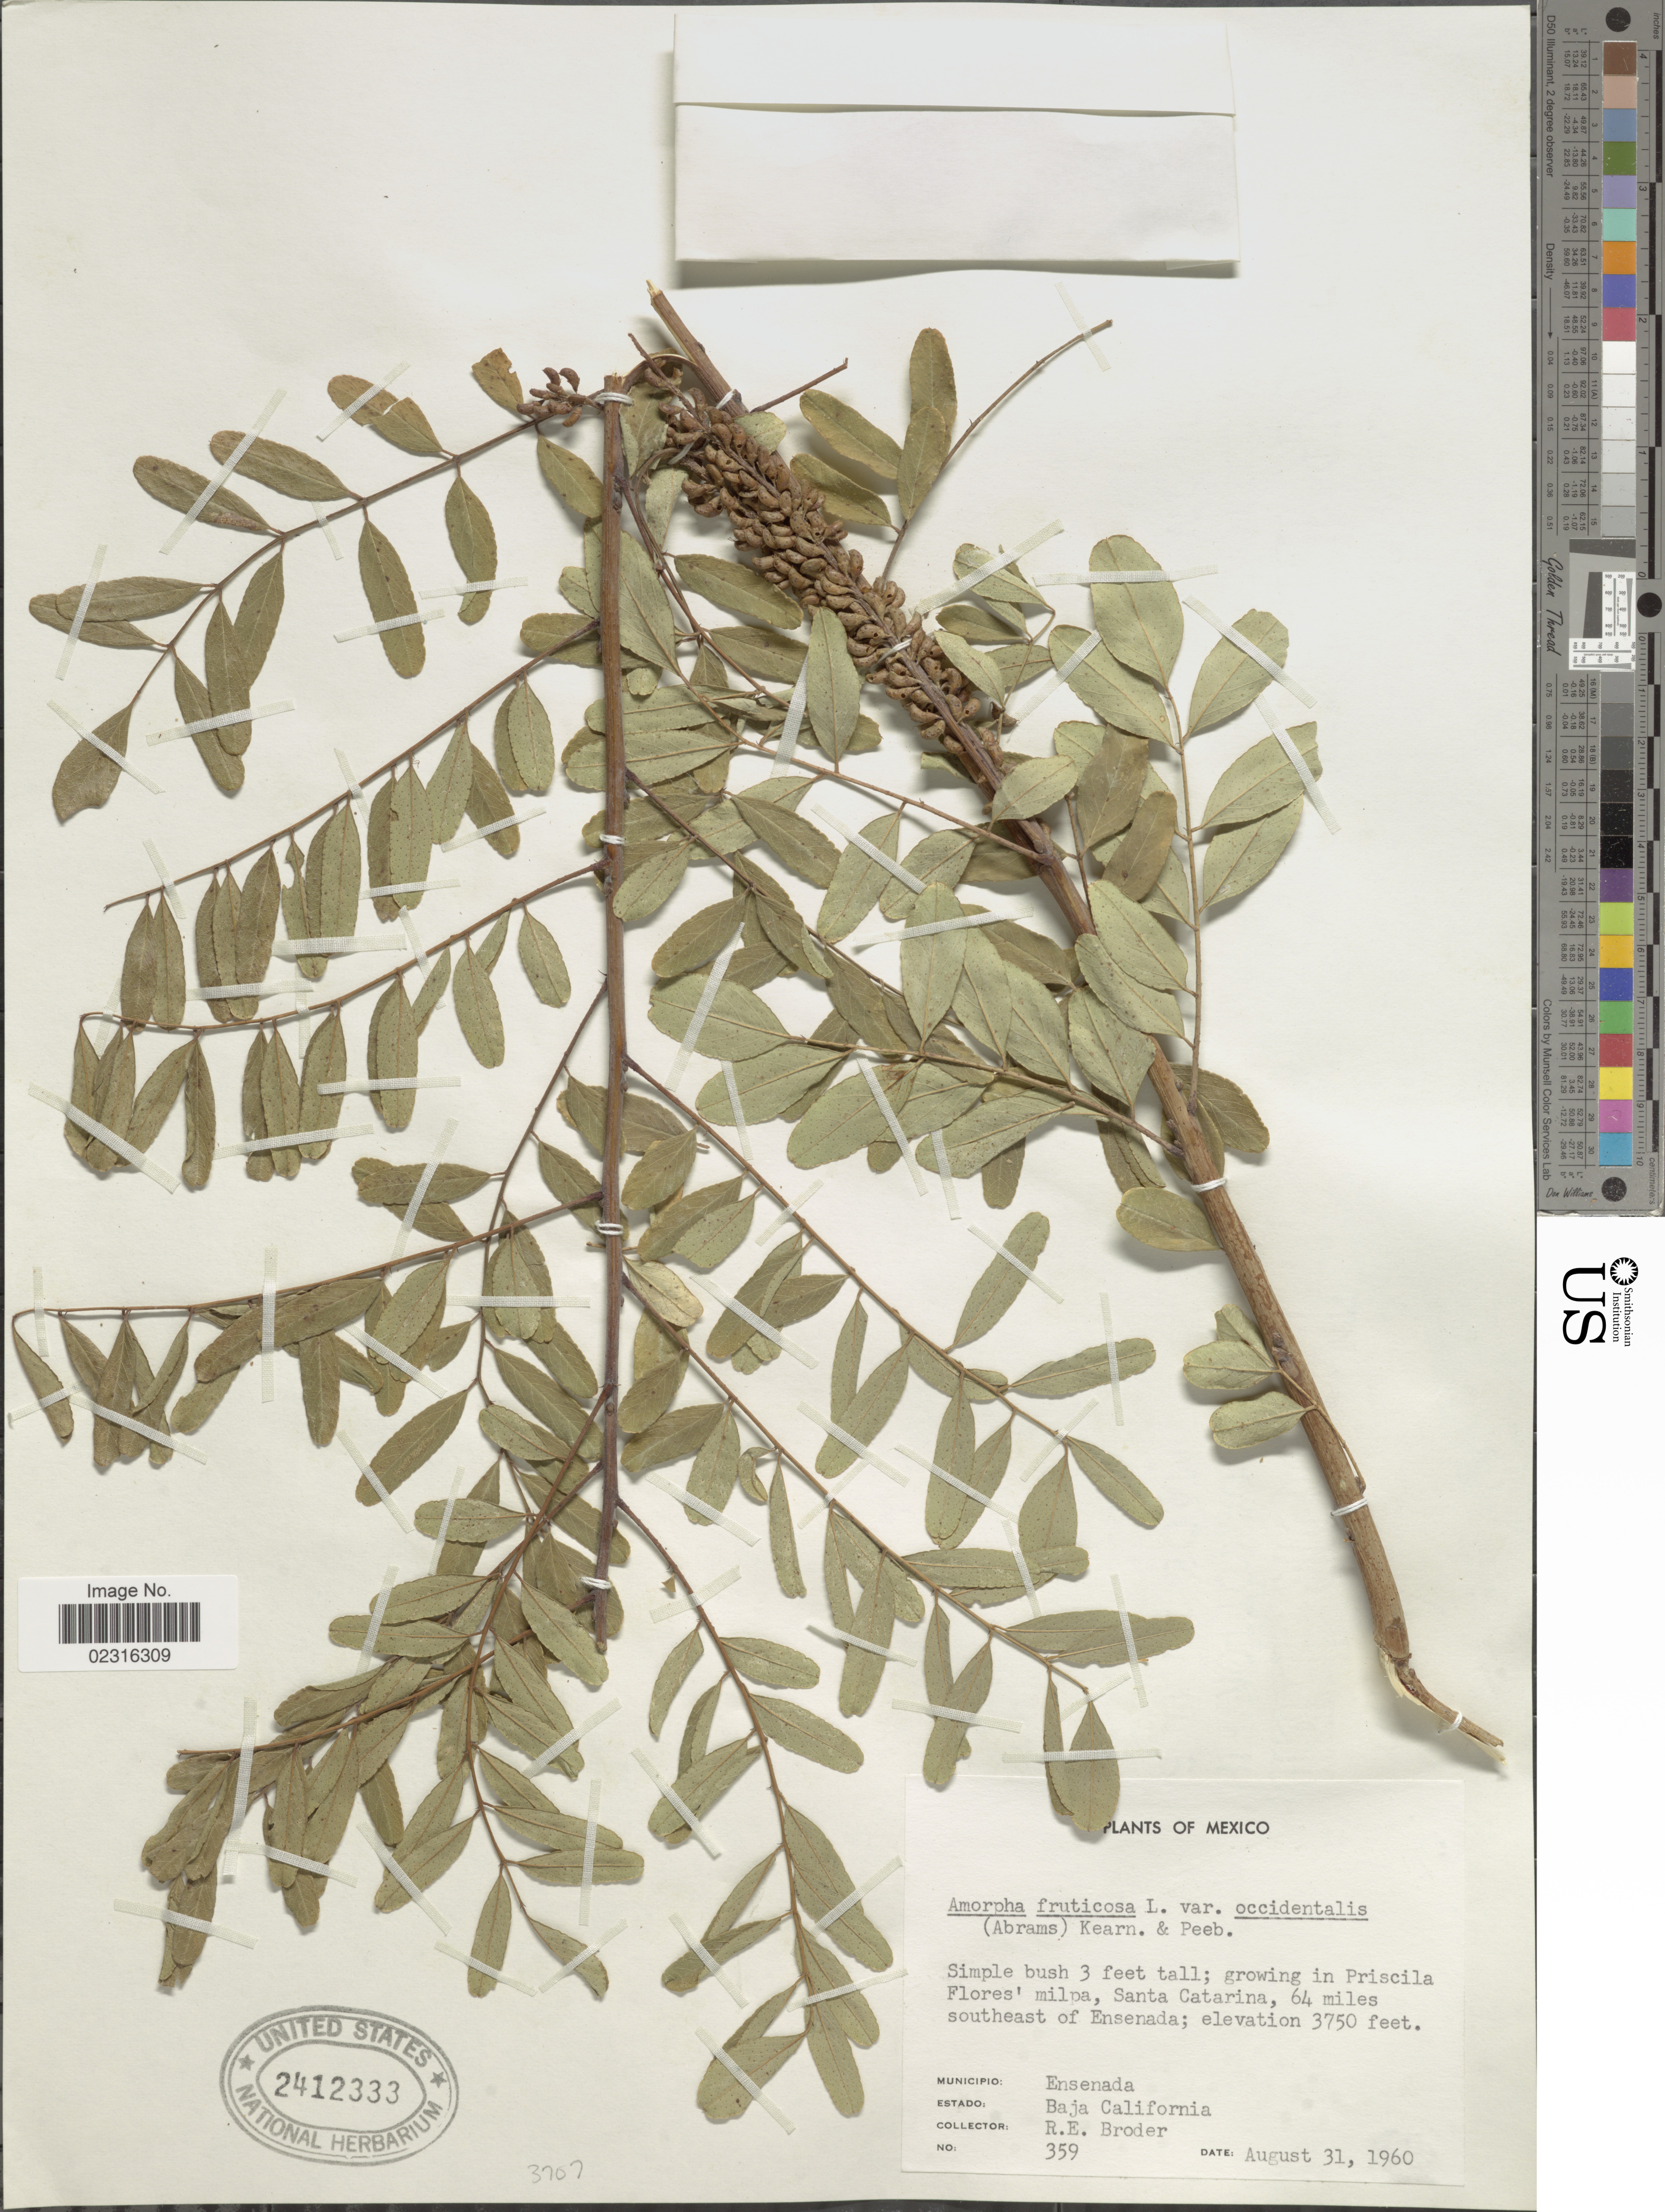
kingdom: Plantae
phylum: Tracheophyta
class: Magnoliopsida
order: Fabales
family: Fabaceae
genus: Amorpha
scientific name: Amorpha fruticosa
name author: L.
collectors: R. Broder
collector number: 359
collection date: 1960-08-31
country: Mexico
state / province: Baja California Norte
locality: Municipio Ensenada, Santa Catarina, 64 miles southeast of Ensenada.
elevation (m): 1143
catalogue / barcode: US 2412333